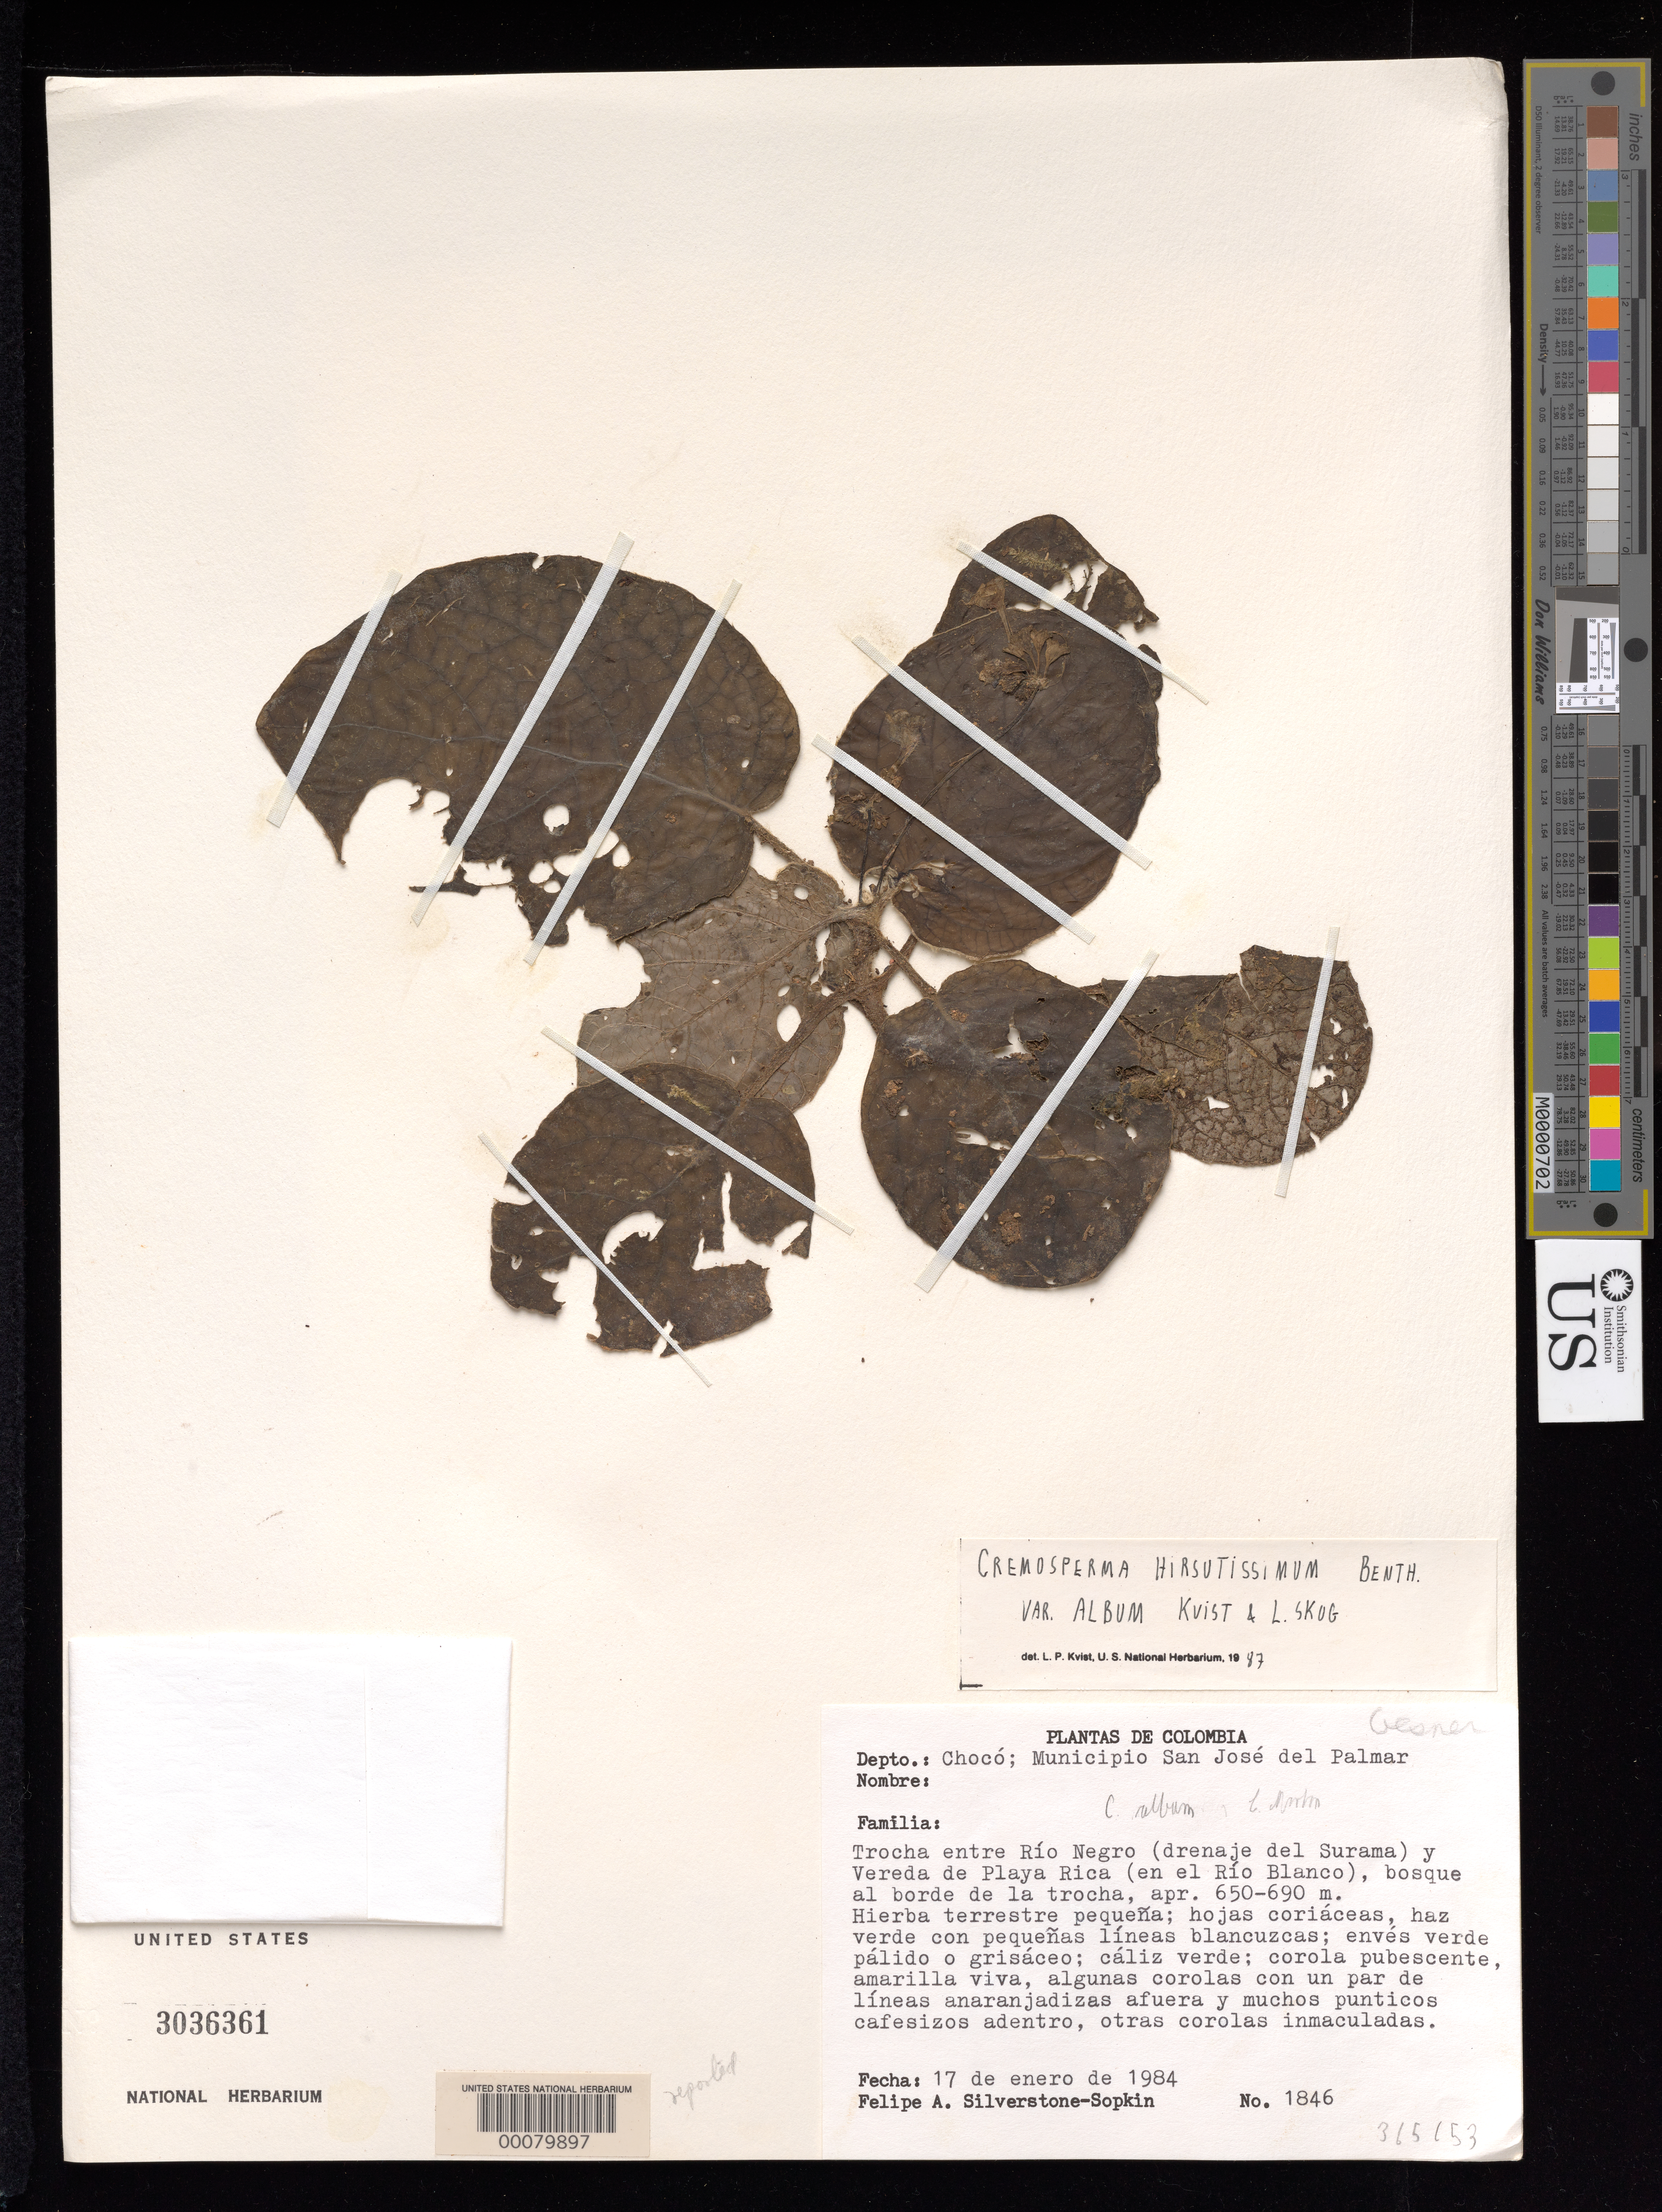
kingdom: Plantae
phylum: Tracheophyta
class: Magnoliopsida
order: Lamiales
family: Gesneriaceae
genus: Cremosperma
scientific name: Cremosperma hirsutissimum var. album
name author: (C.V. Morton) L.P. Kvist & L.E. Skog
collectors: P. A. Silverstone-Sopkin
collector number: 1846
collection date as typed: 17 Jan 1984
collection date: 1984-01-17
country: Colombia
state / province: Chocó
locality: Trail between Rio Negro (drainage of Surama) and path of Playa Rica (on the Rio Blanco)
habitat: Forest bordering the trail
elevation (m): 650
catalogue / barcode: US 3036361